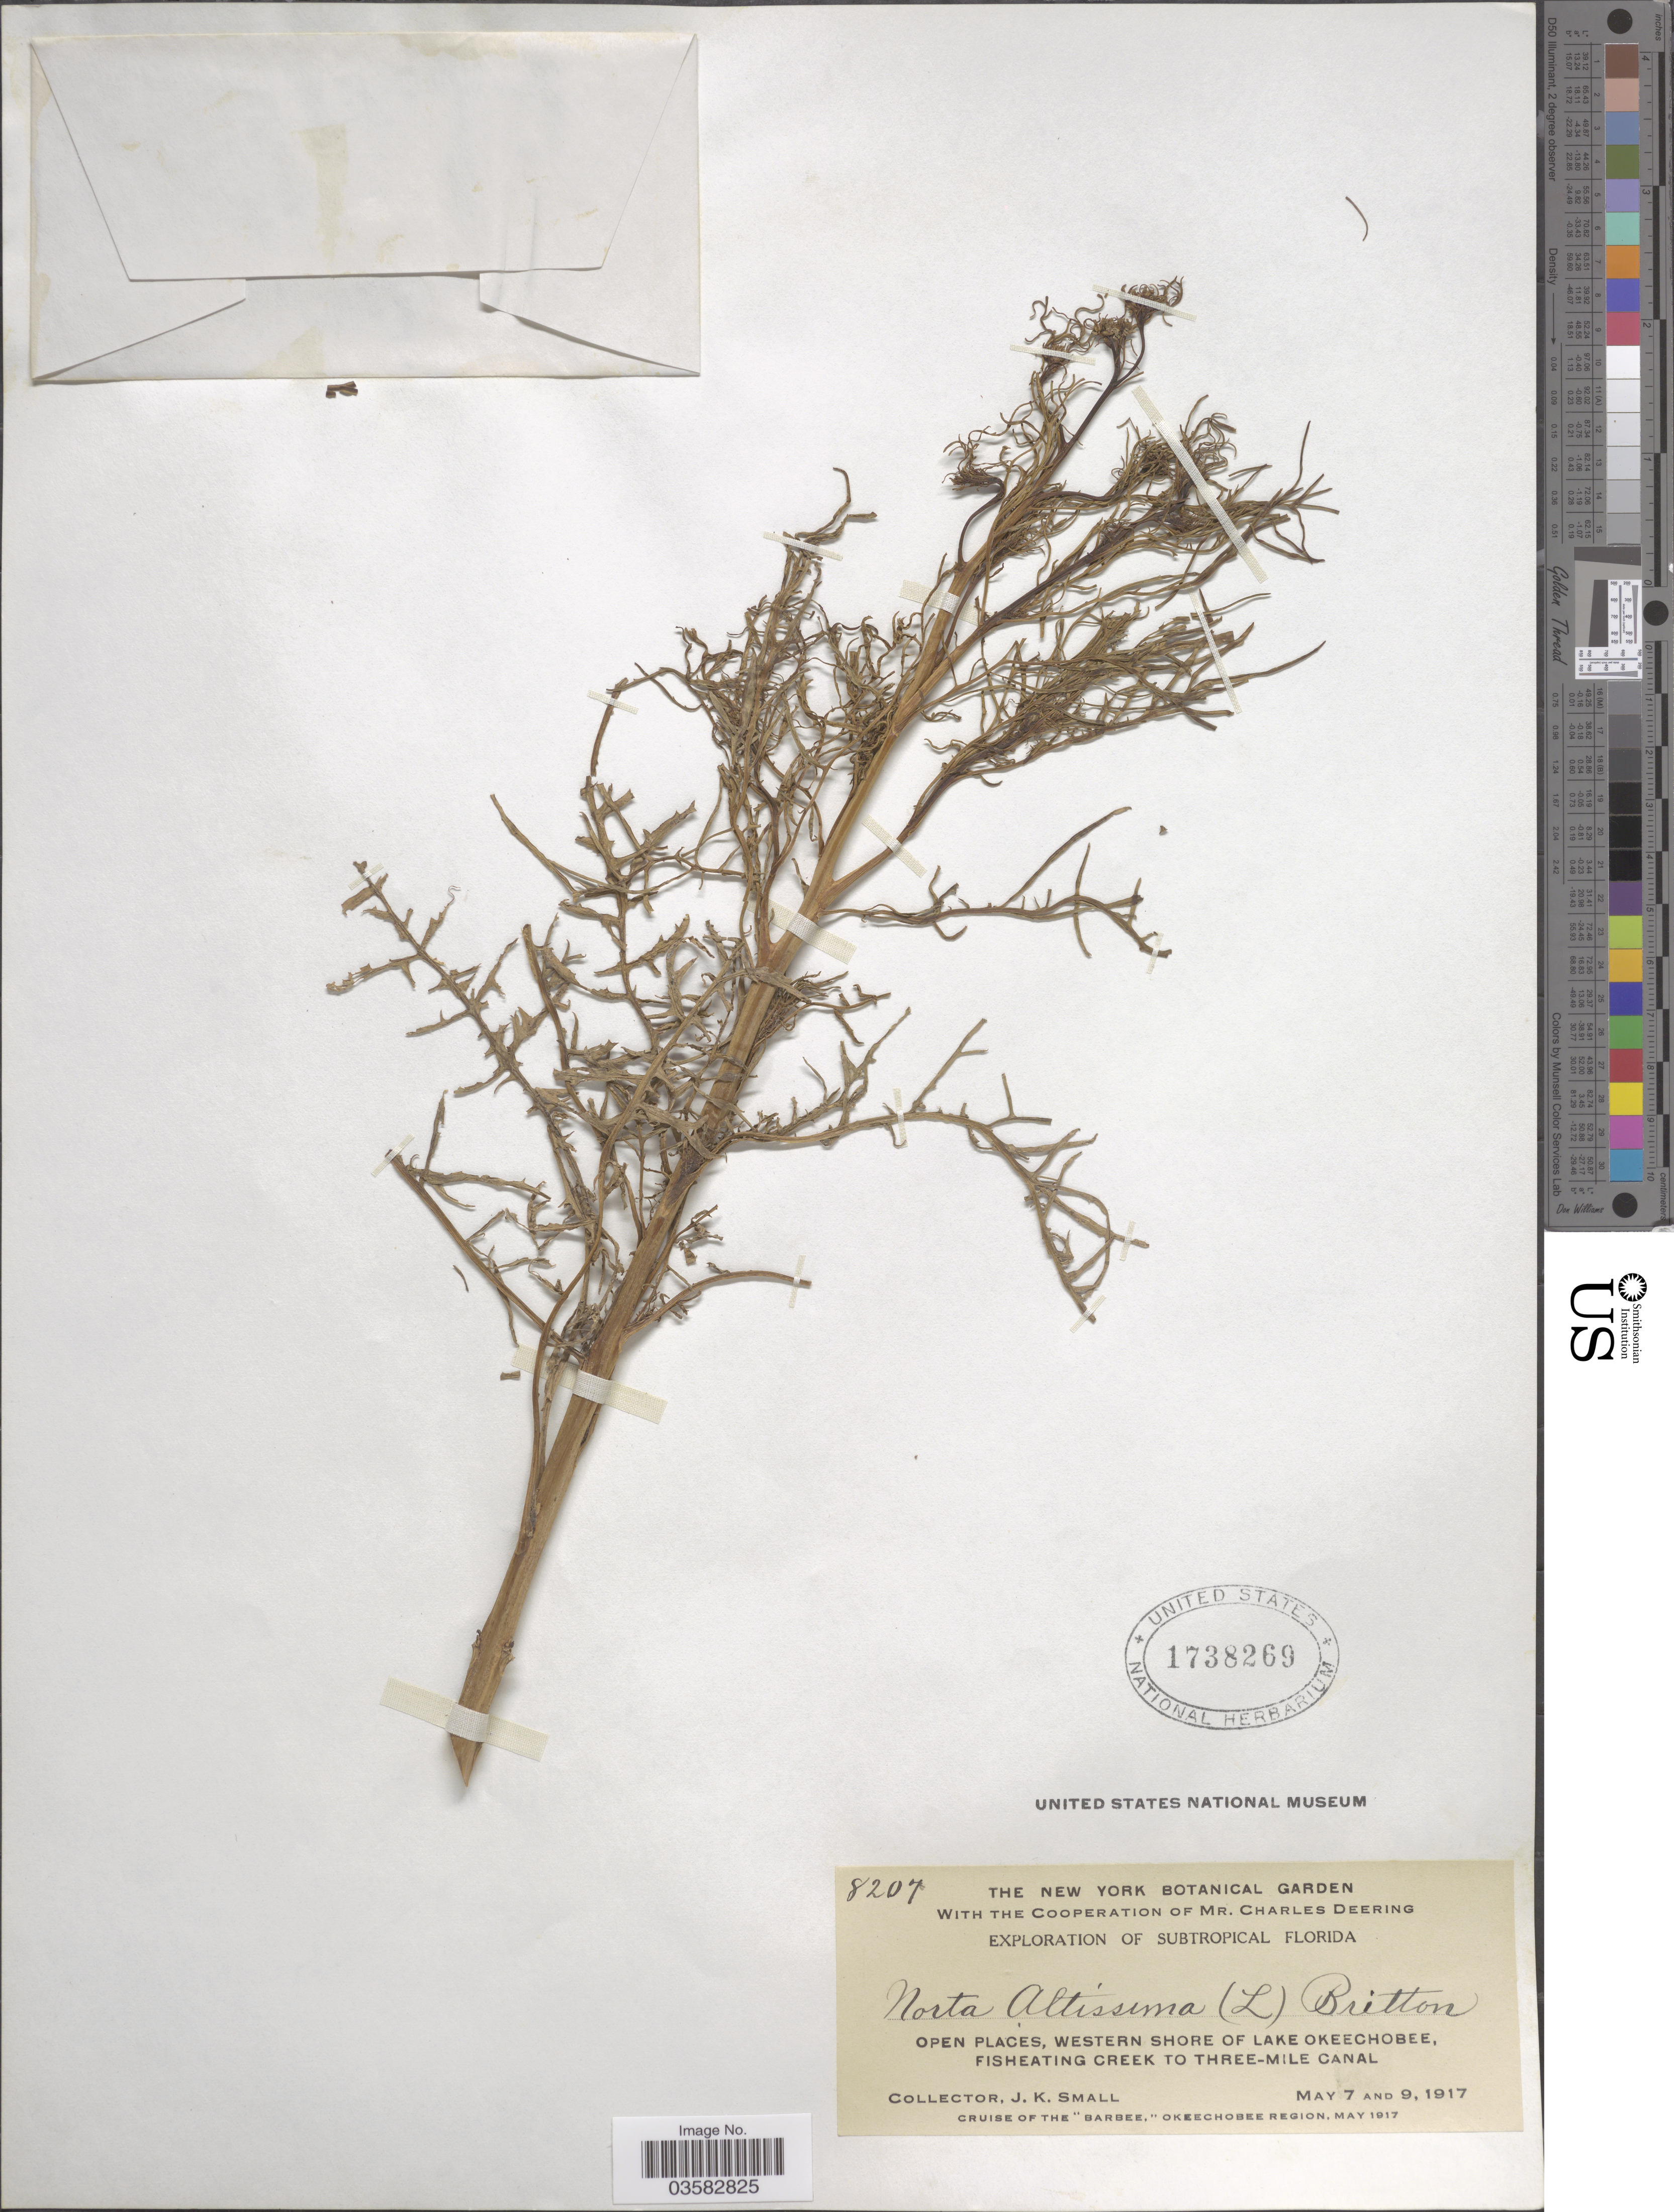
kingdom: Plantae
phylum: Tracheophyta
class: Magnoliopsida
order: Brassicales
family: Brassicaceae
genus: Sisymbrium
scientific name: Sisymbrium altissimum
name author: L.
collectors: J. K. Small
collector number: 8207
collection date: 1917-05-07/1917-05-09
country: United States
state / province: Florida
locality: Subtropical Florida. Open places, western shore of Lake Okeechobee, Fisheating Creek to Three-Mile Canal.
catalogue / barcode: US 1738269